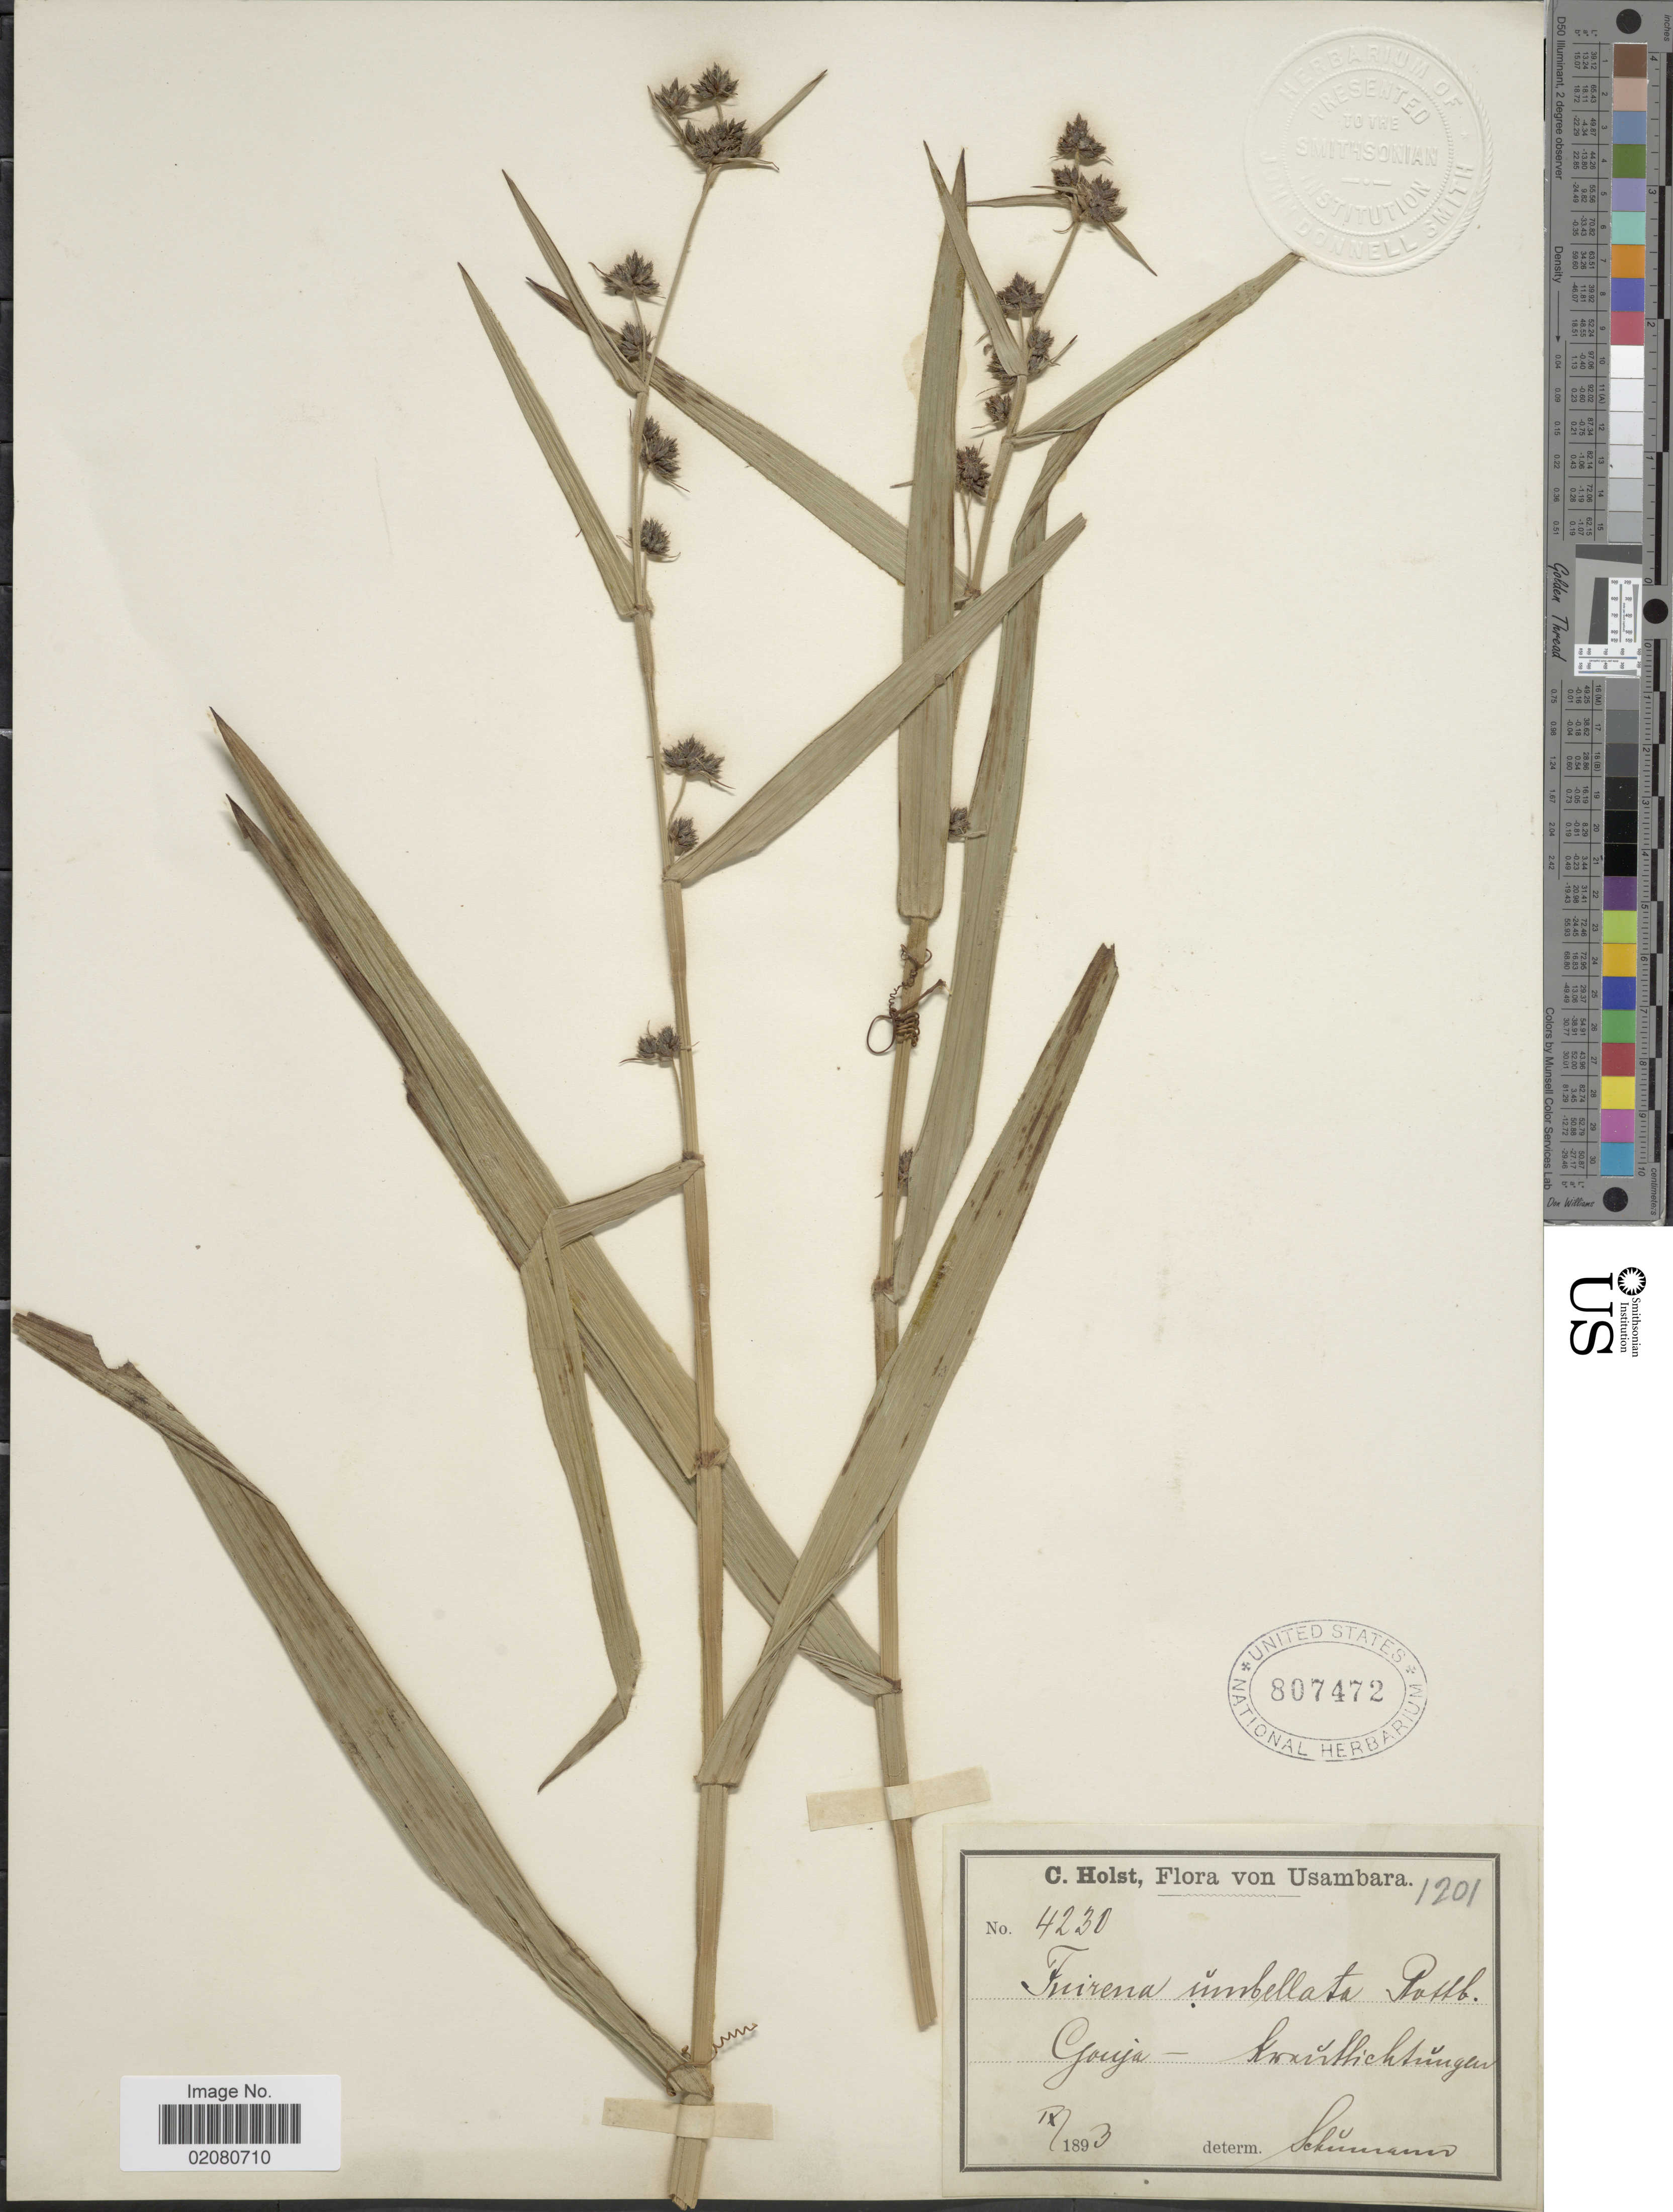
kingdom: Plantae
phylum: Tracheophyta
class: Liliopsida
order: Poales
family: Cyperaceae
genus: Fuirena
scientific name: Fuirena umbellata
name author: Rottb.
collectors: C. H. Holst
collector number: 4230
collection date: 1893-09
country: Tanzania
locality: Usambara. Goija - K [illegible text].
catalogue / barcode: US 807472